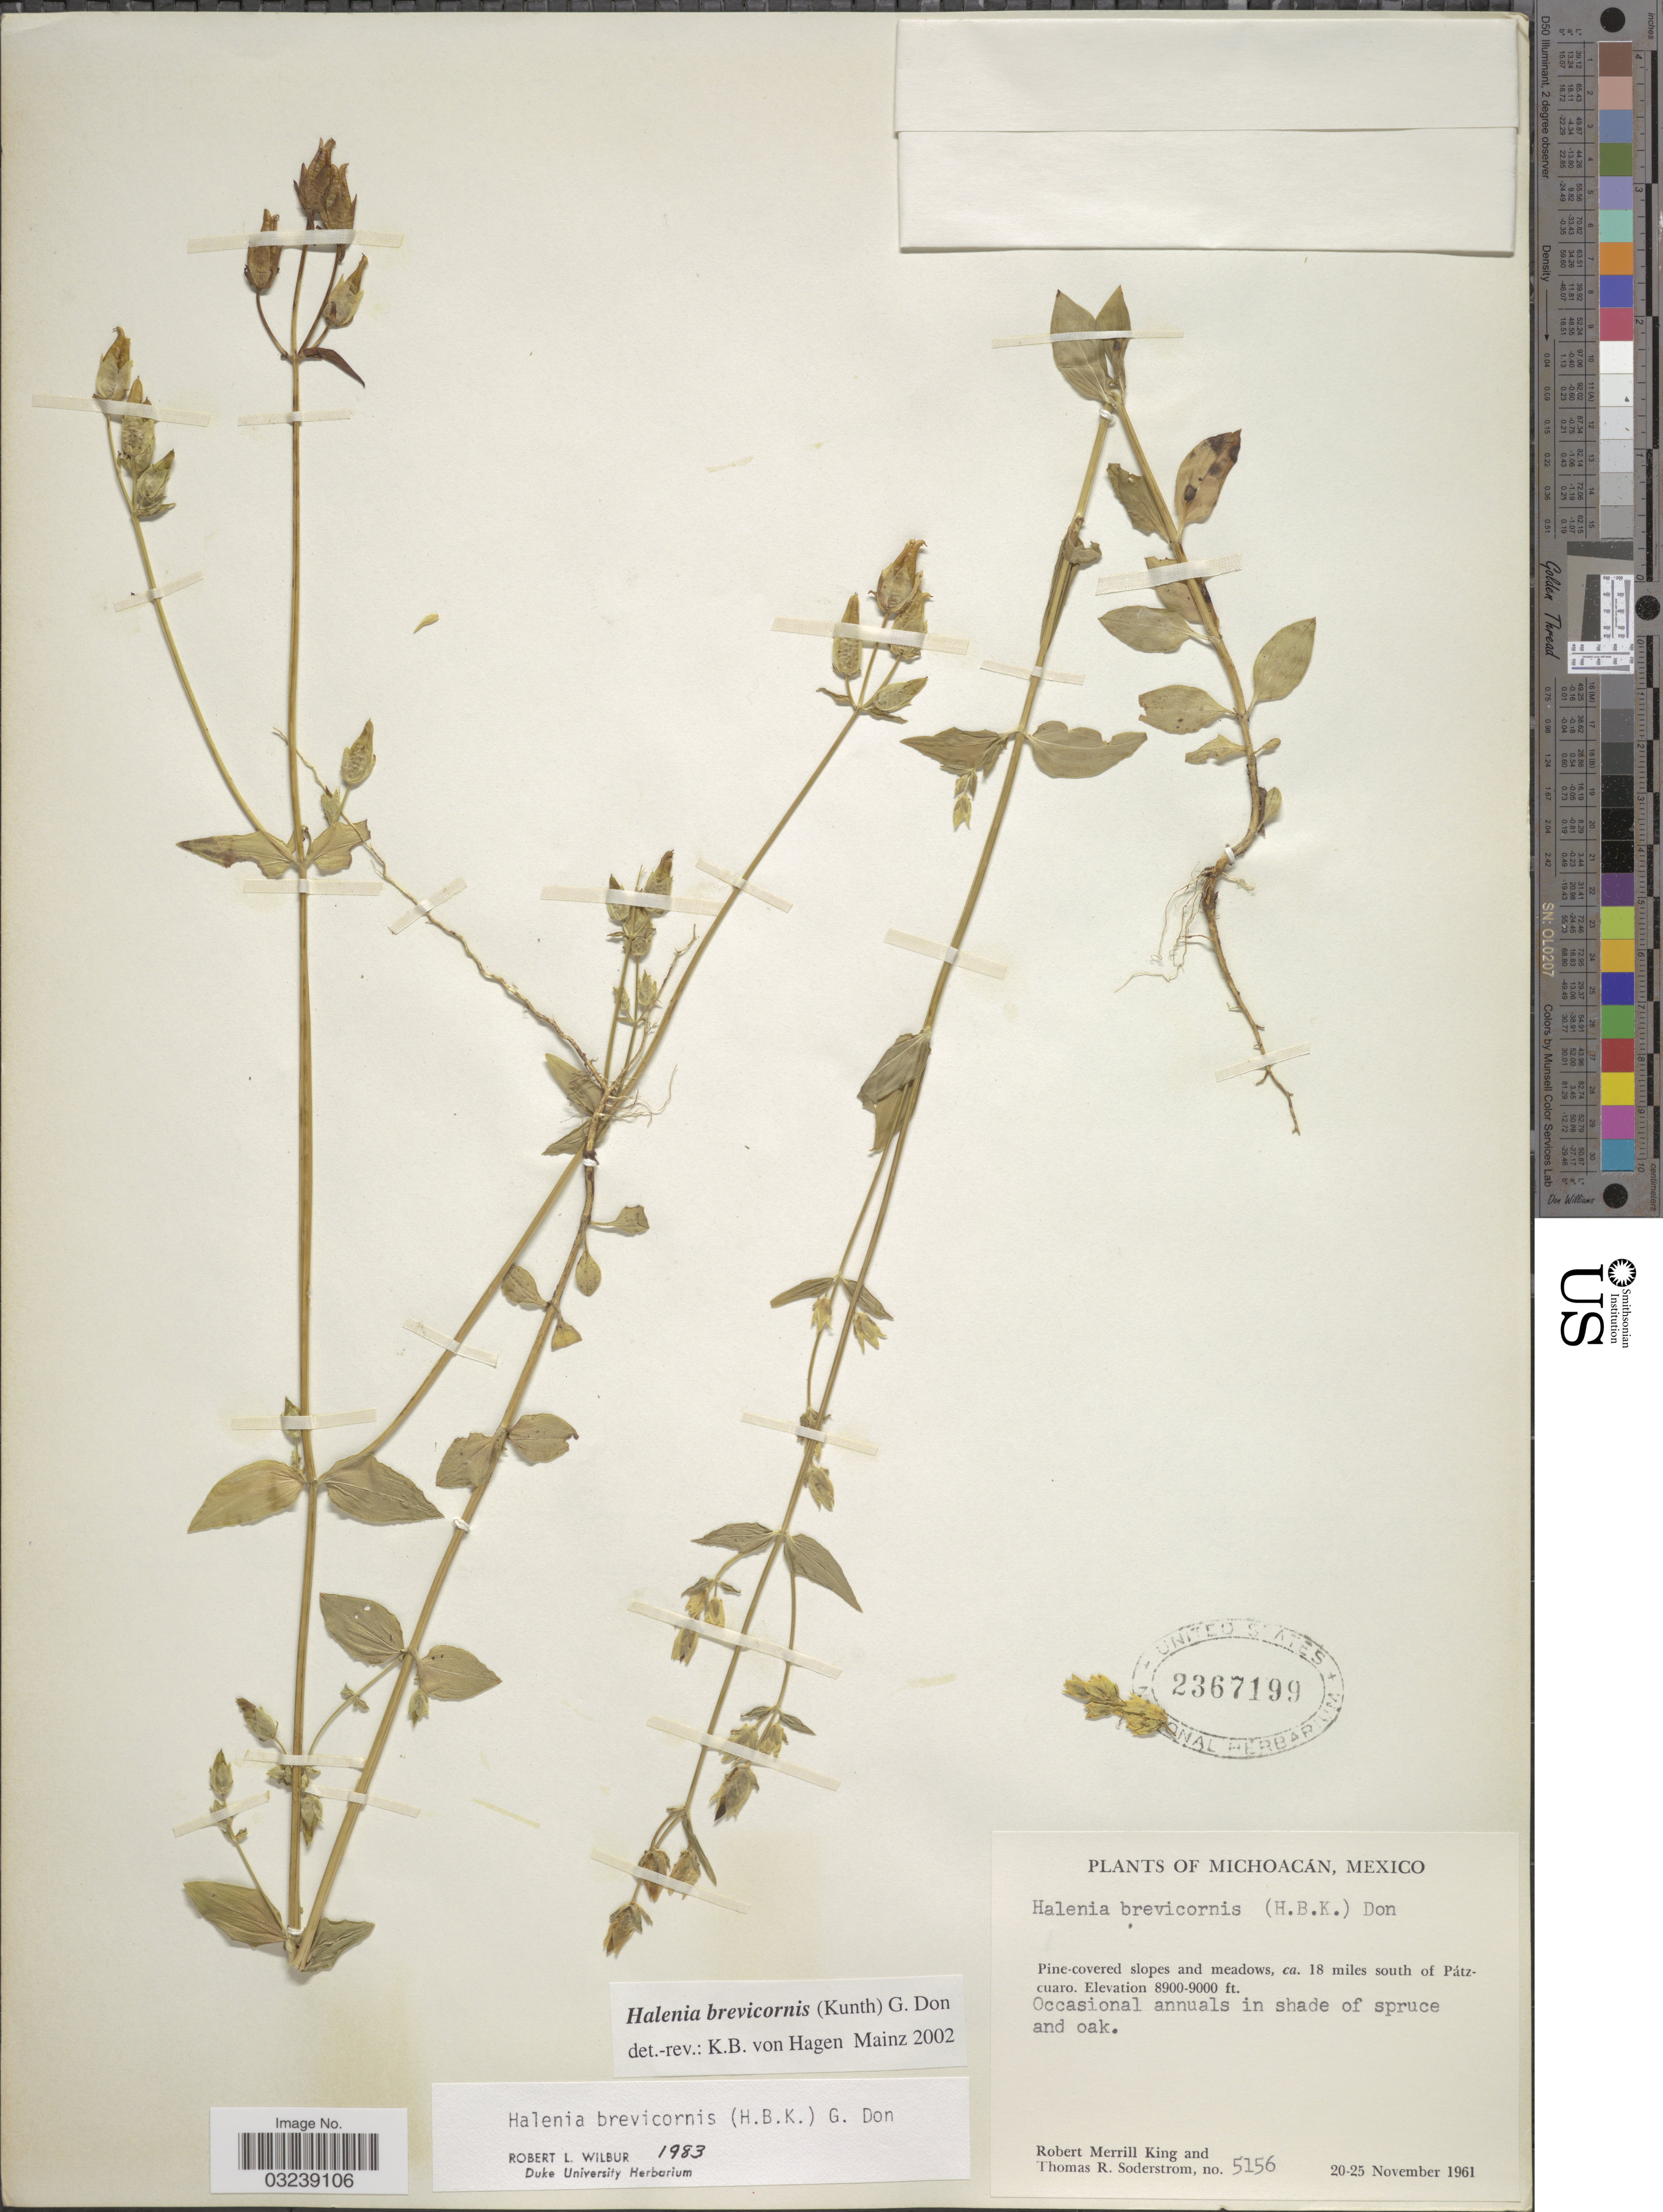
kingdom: Plantae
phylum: Tracheophyta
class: Magnoliopsida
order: Gentianales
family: Gentianaceae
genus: Halenia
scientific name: Halenia brevicornis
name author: (Kunth) G. Don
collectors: R. M. King & T. R. Soderstrom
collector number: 5156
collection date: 1961-11-20/1961-11-25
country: Mexico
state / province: Michoacán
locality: Pine-covered slopes and meadows, ca. 18 miles south of Pátz-cuaro.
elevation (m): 2713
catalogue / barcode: US 2367199